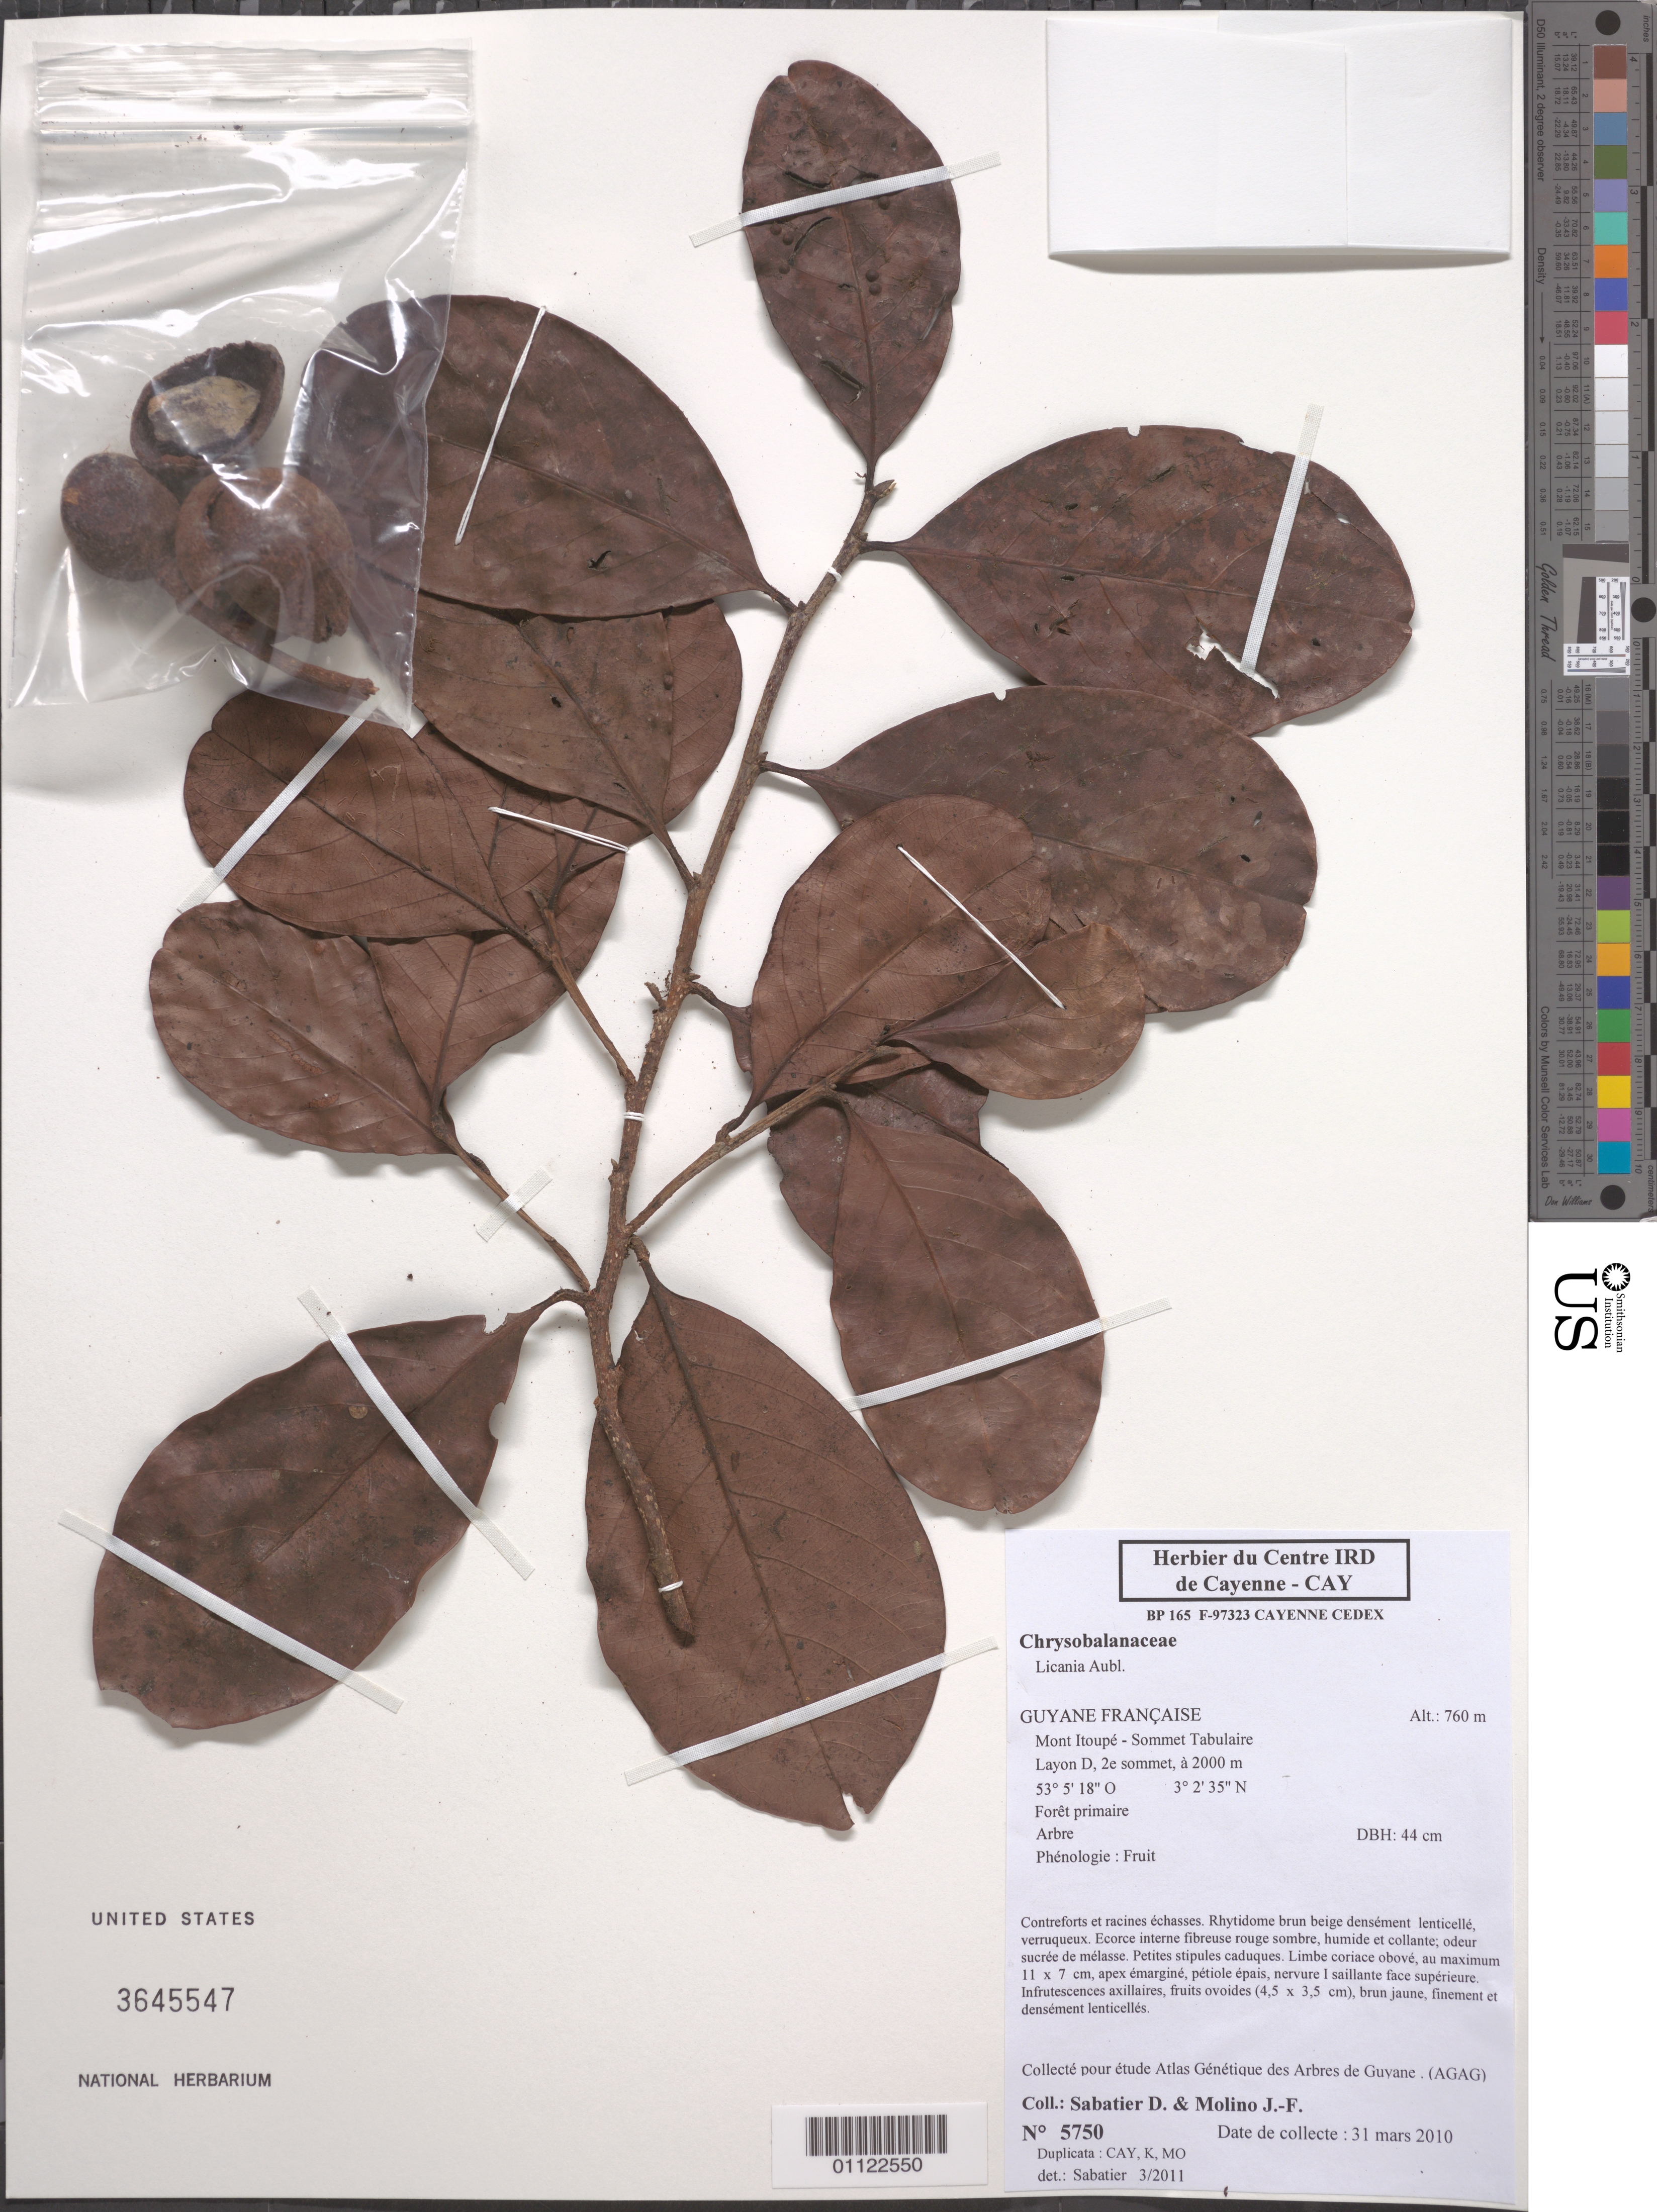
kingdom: Plantae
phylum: Tracheophyta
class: Magnoliopsida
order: Malpighiales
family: Chrysobalanaceae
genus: Licania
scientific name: Licania sp.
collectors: D. Sabatier & J. Molino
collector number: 5750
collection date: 2010-03-31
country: French Guiana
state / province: Cayenne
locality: Guyane Française. Mont Itoupé - Sommet Tabulaire Layon D, 2e sommet.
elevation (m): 760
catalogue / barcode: US 3645547